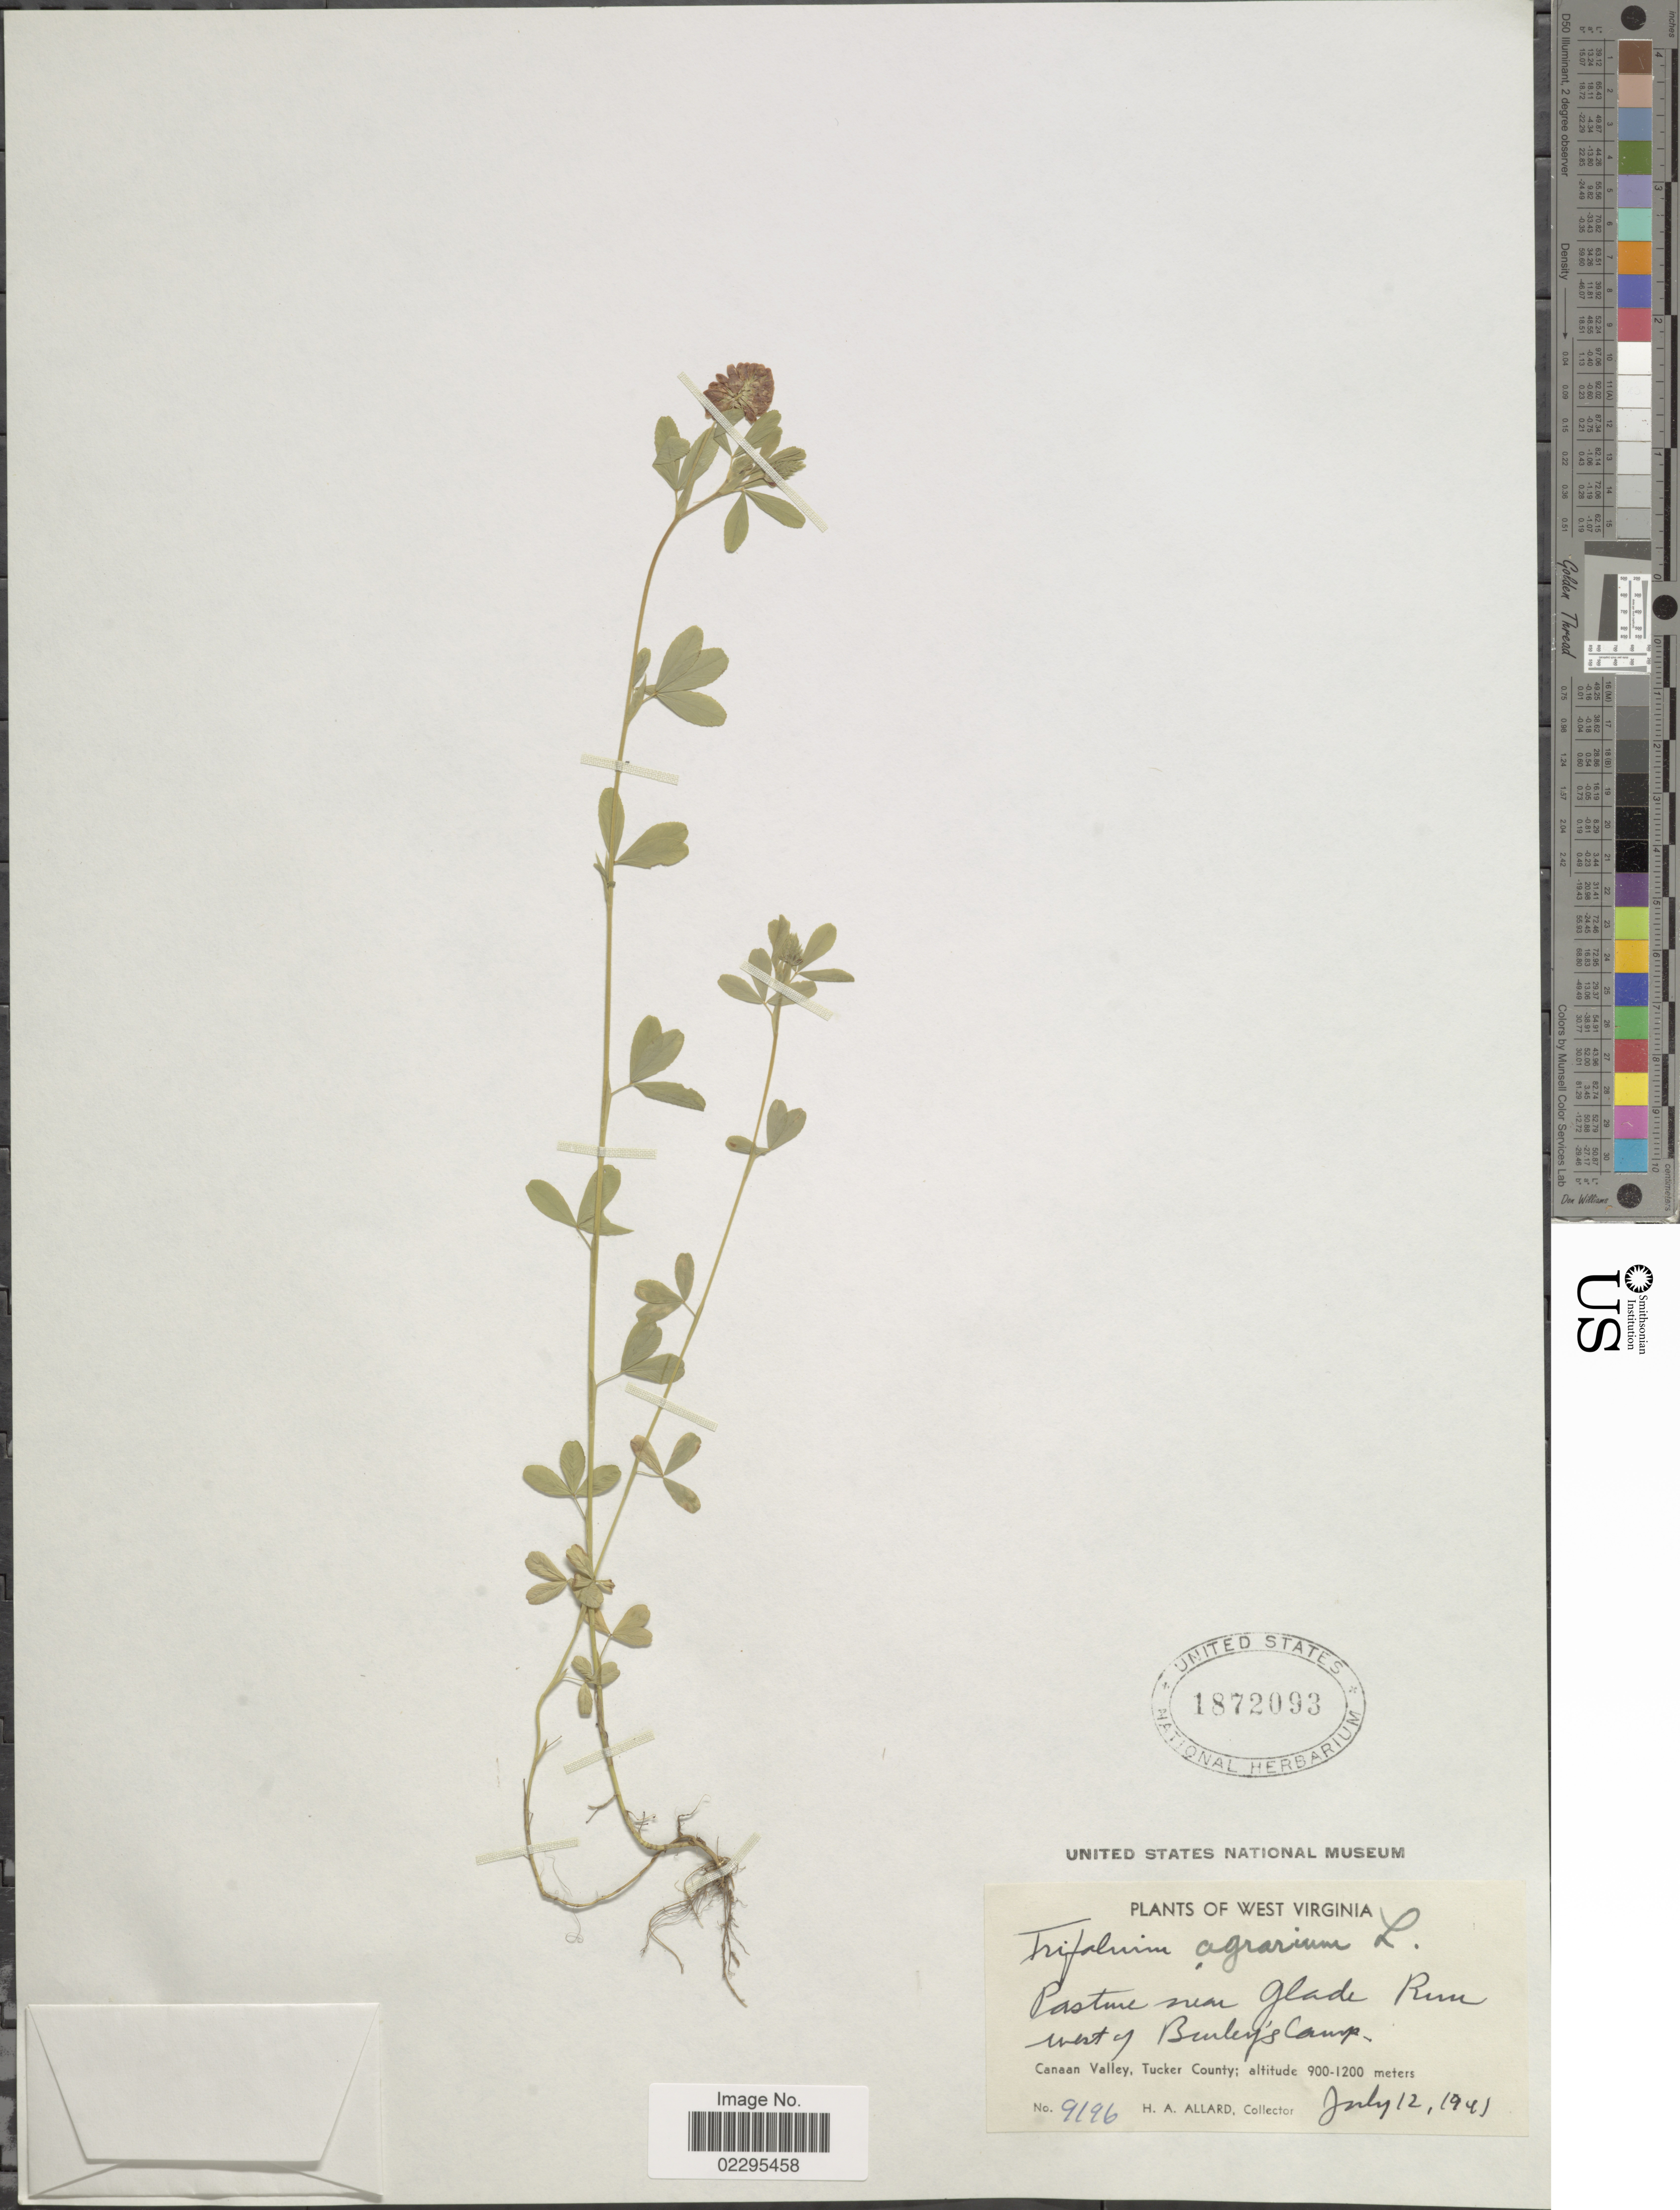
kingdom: Plantae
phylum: Tracheophyta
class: Magnoliopsida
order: Fabales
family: Fabaceae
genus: Trifolium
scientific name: Trifolium agrarium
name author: L.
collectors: H. A. Allard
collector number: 9196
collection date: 1941-07-12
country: United States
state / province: West Virginia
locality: Near Glade Run west of Burley's Camp. Canaan Valley, Tucker Valley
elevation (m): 900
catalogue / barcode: US 1872093